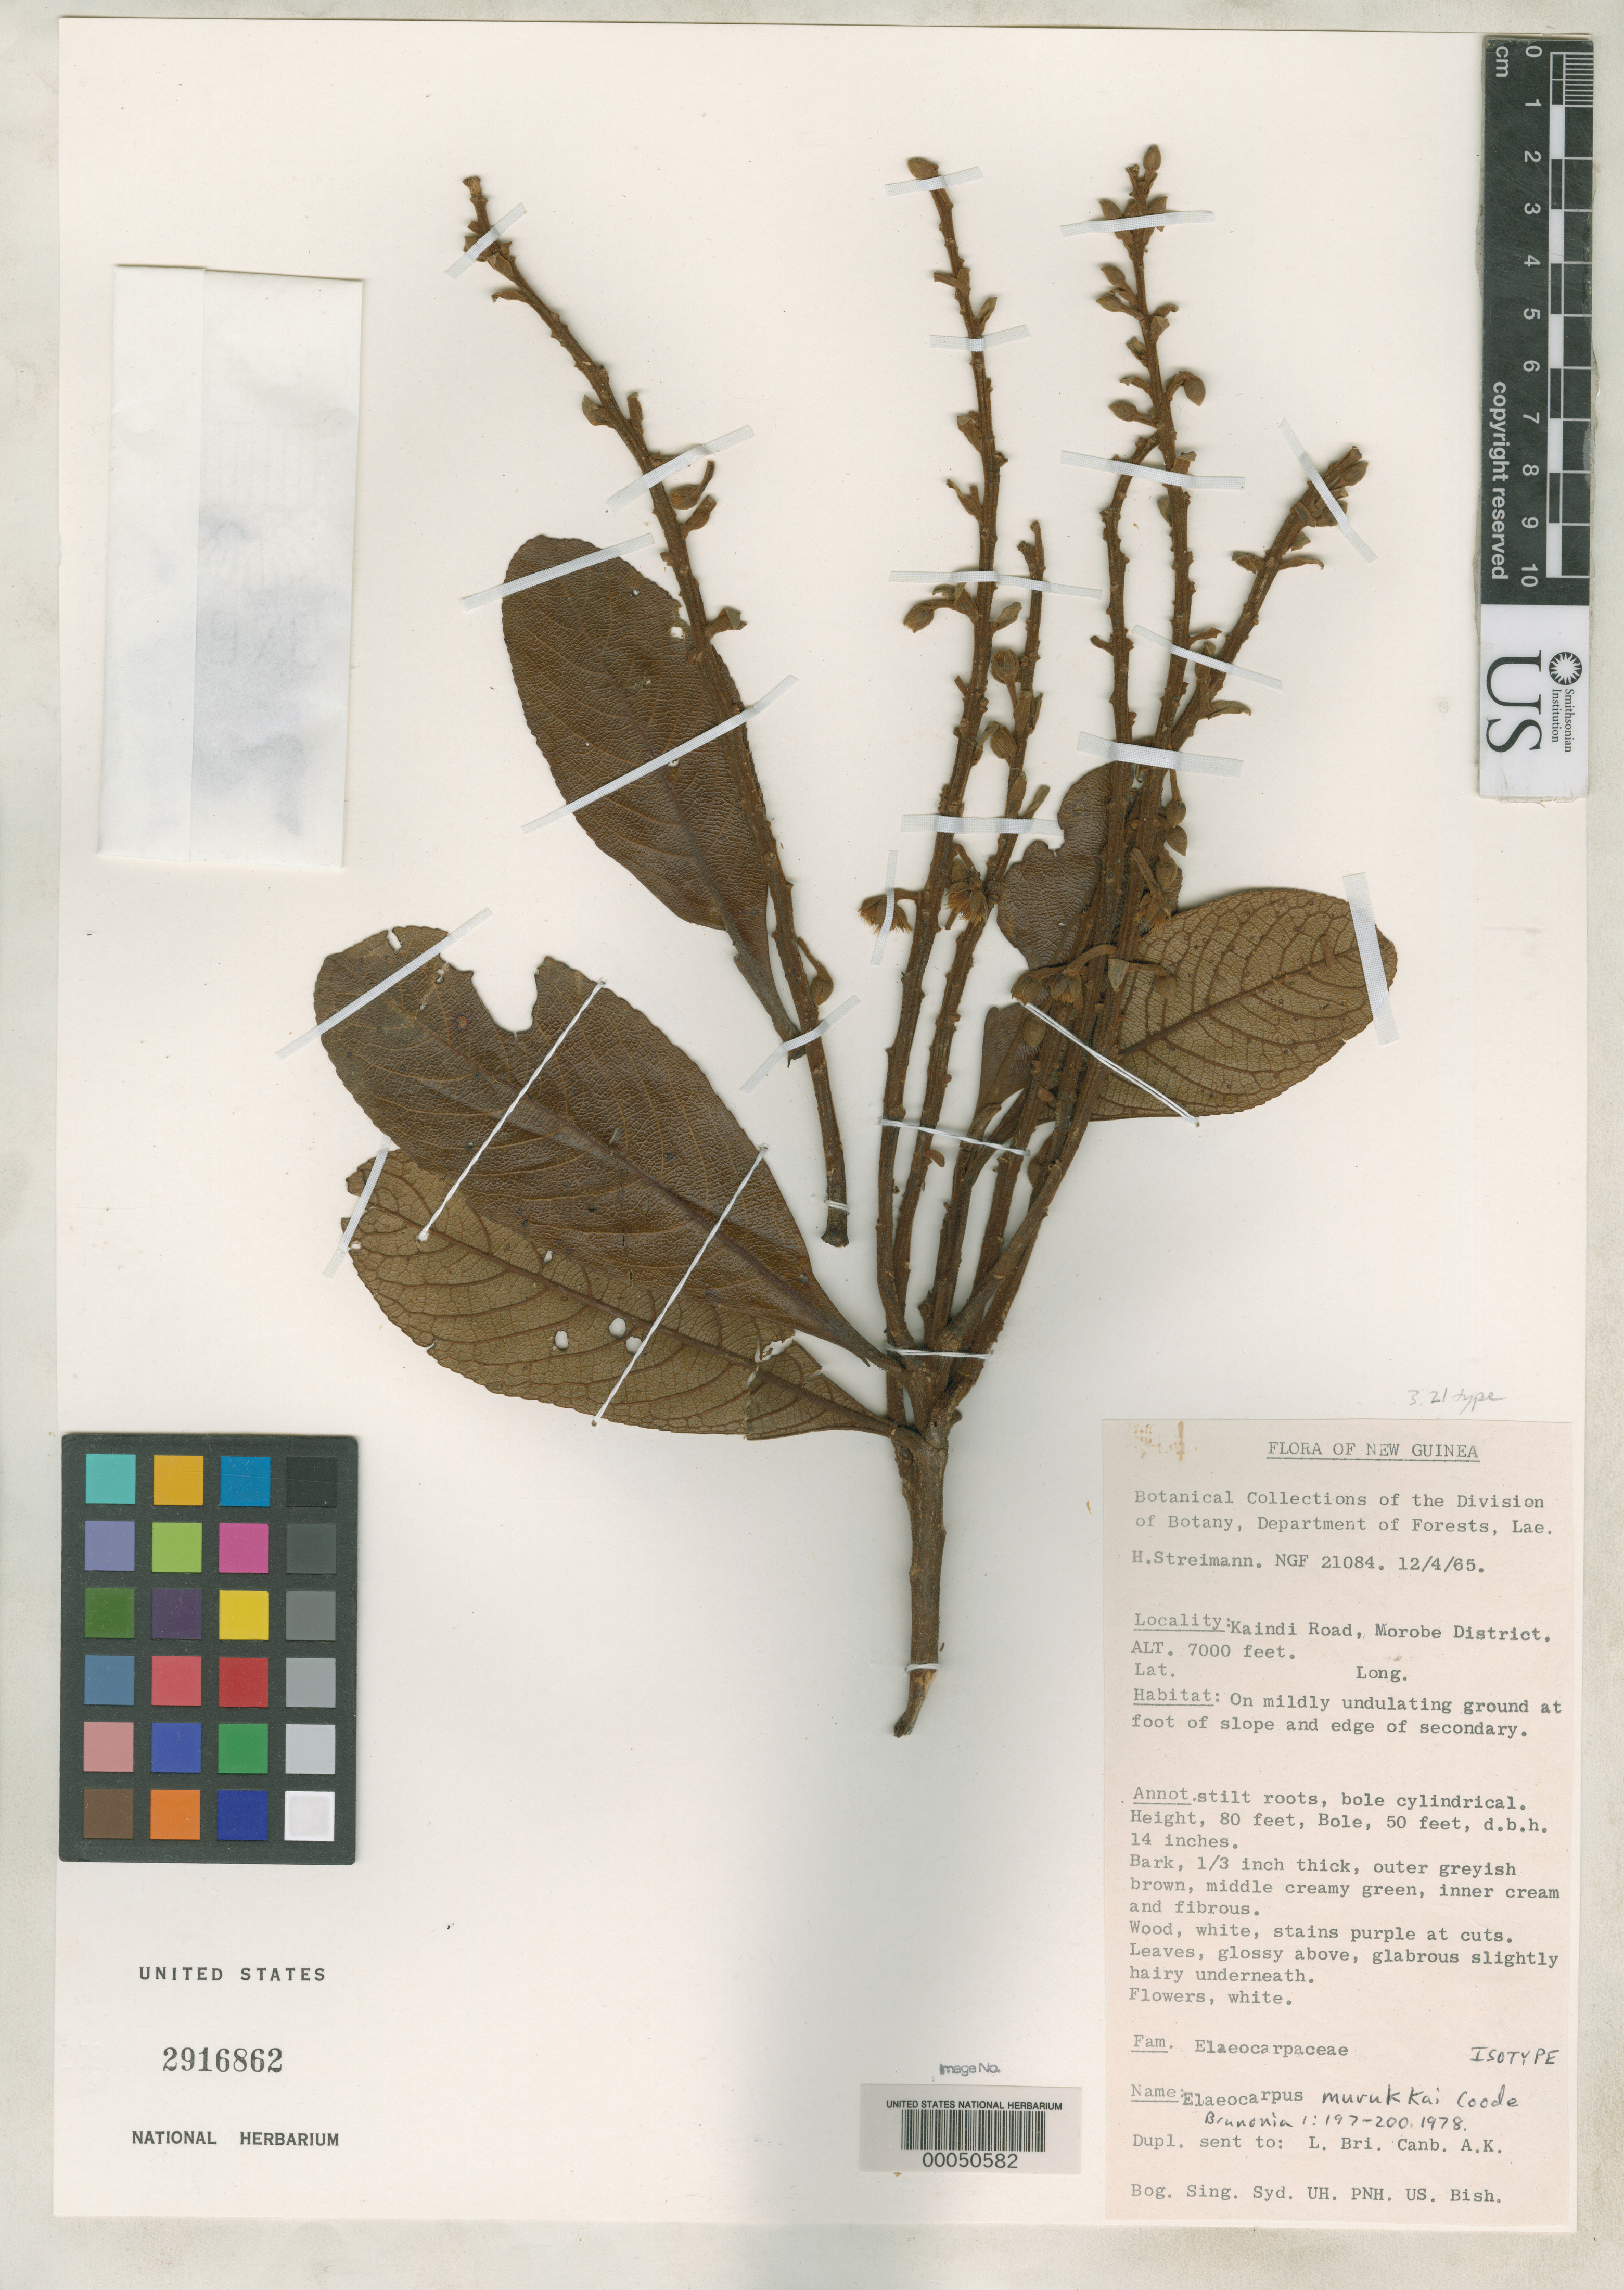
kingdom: Plantae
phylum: Tracheophyta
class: Magnoliopsida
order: Oxalidales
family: Elaeocarpaceae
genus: Elaeocarpus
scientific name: Elaeocarpus murukkai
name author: Coode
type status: Isotype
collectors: H. Streimann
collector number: NGF 21084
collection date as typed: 12 Apr 1965 or 04 Dec 1965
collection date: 1965-04-12 or 1965-12-04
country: Papua New Guinea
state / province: Morobe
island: New Guinea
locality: Kaindi road.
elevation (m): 2134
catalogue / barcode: US 2916862